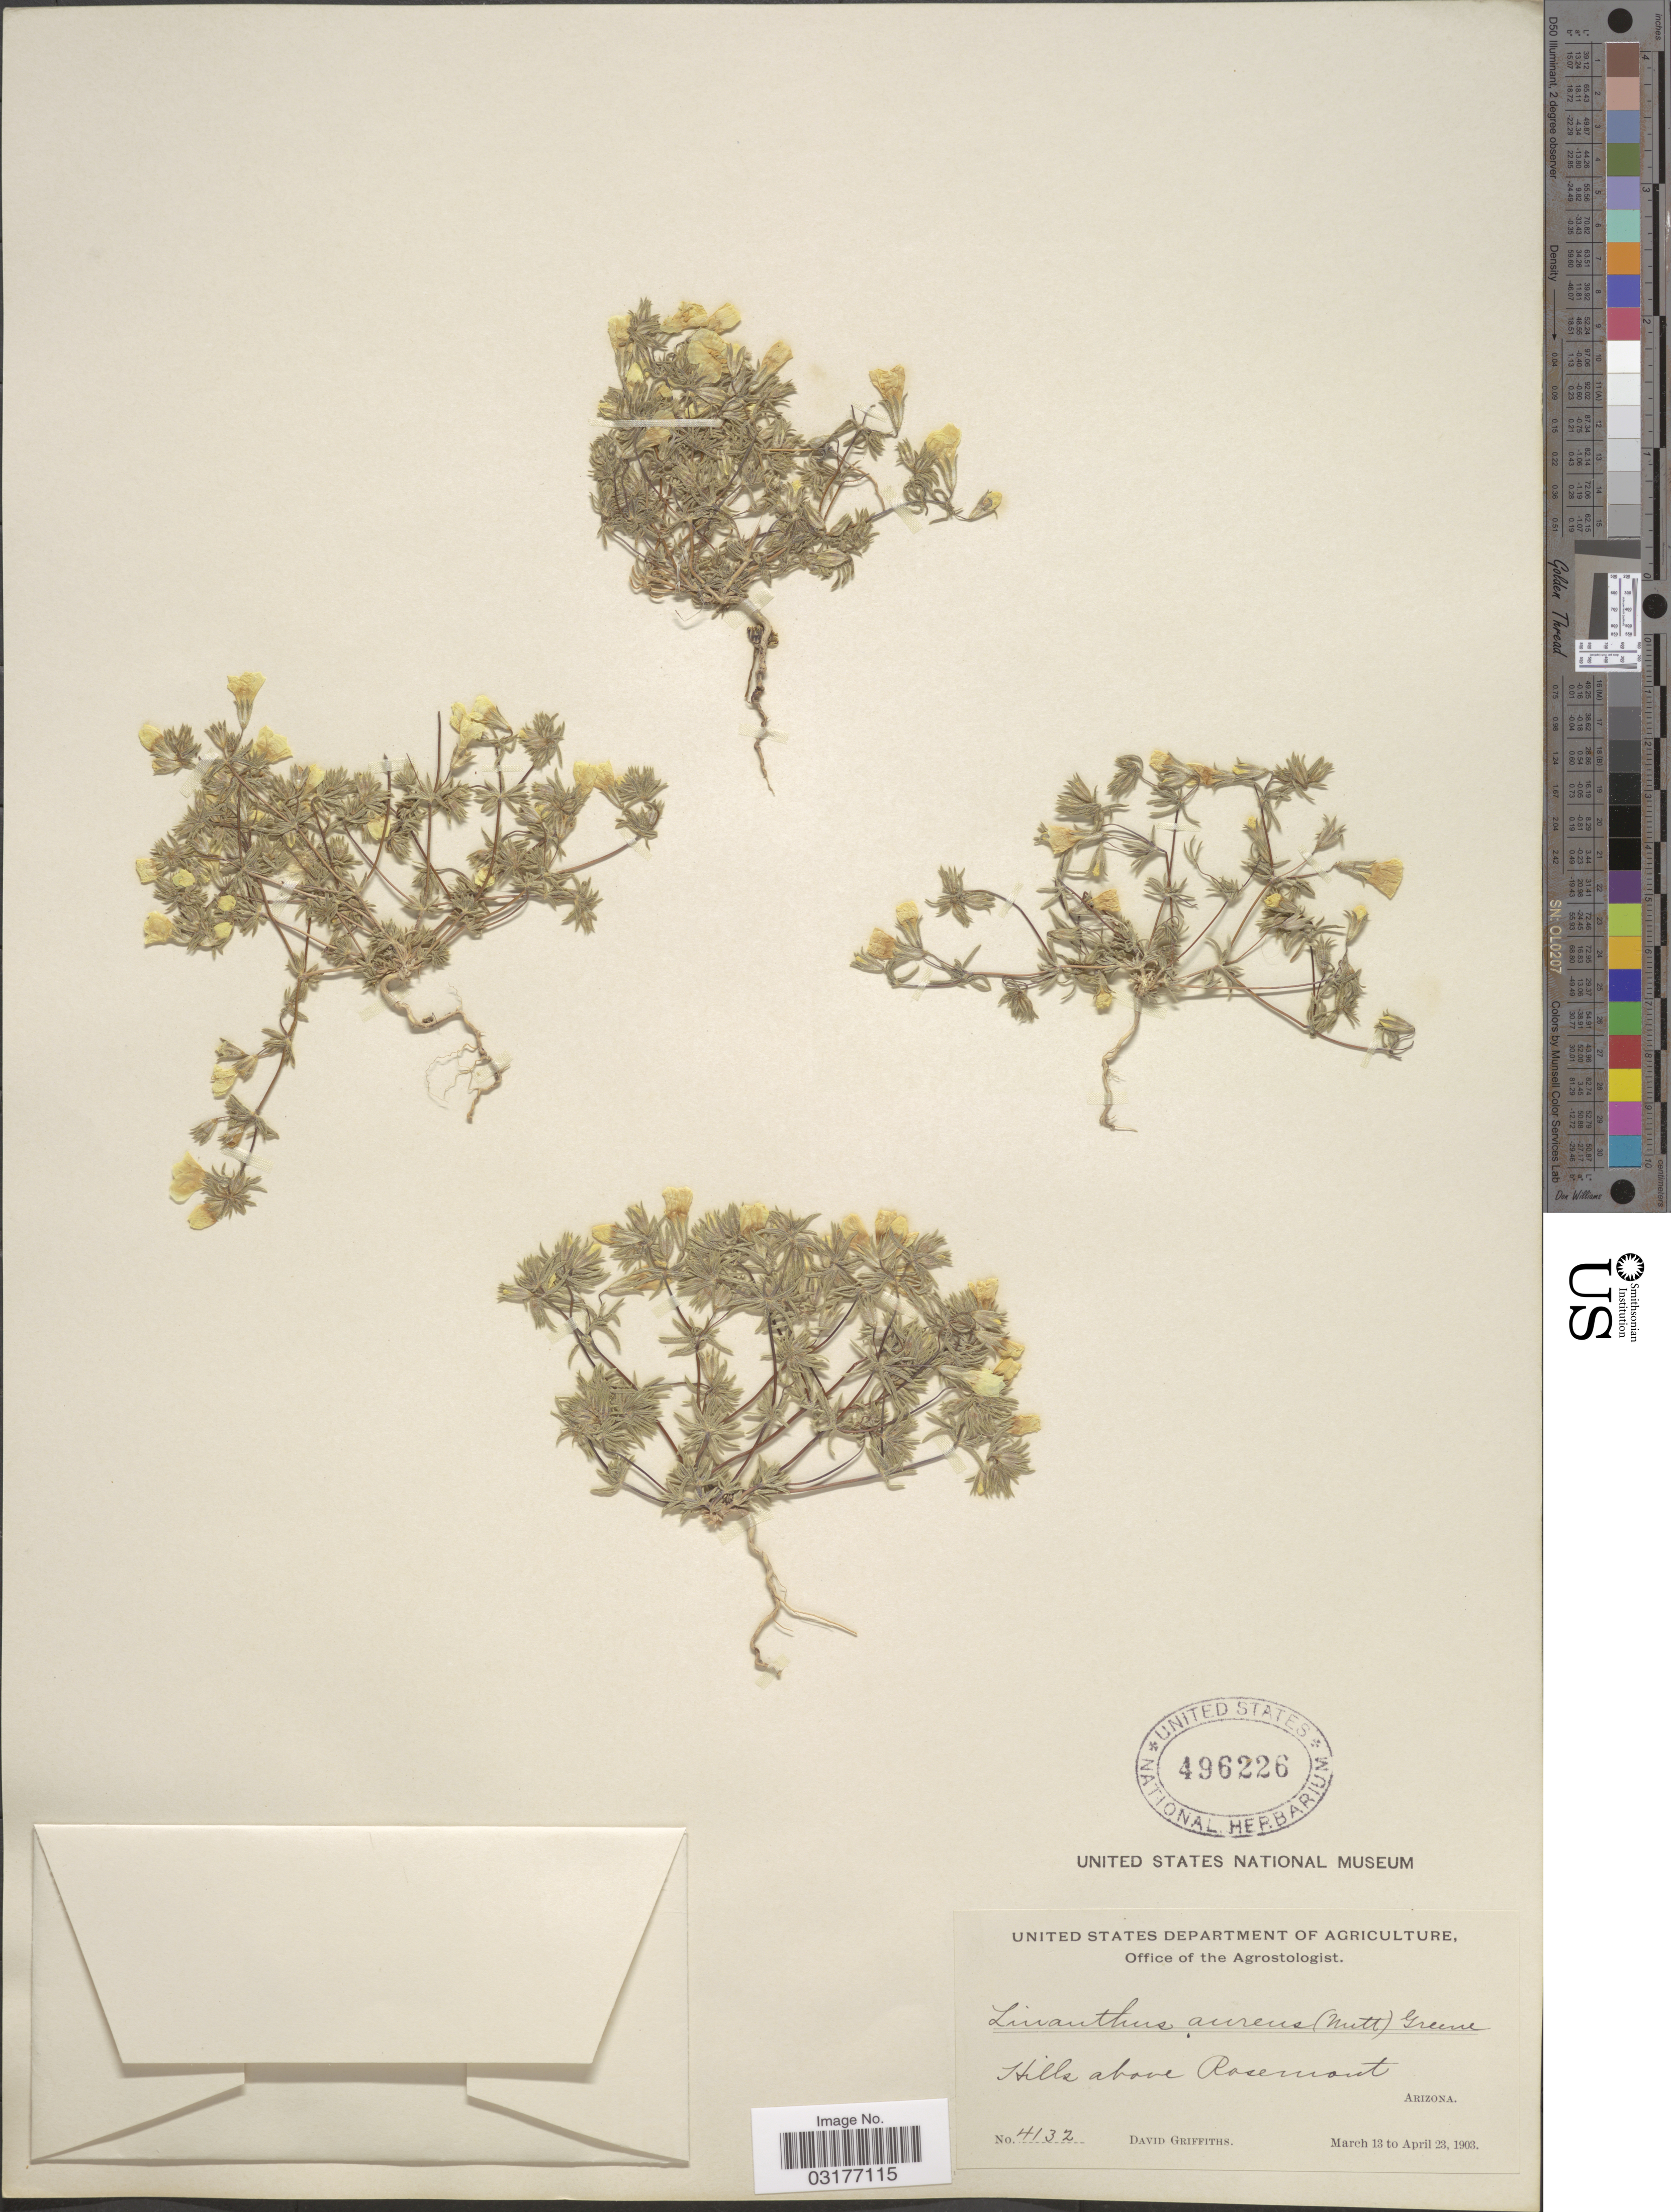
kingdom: Plantae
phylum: Tracheophyta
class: Magnoliopsida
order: Ericales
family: Polemoniaceae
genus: Leptosiphon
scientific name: Leptosiphon chrysanthus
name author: J.M. Porter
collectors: D. Griffiths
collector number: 4132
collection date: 1903-03-13/1903-04-23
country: United States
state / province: Arizona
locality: Hills above Rosemont.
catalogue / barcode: US 496226